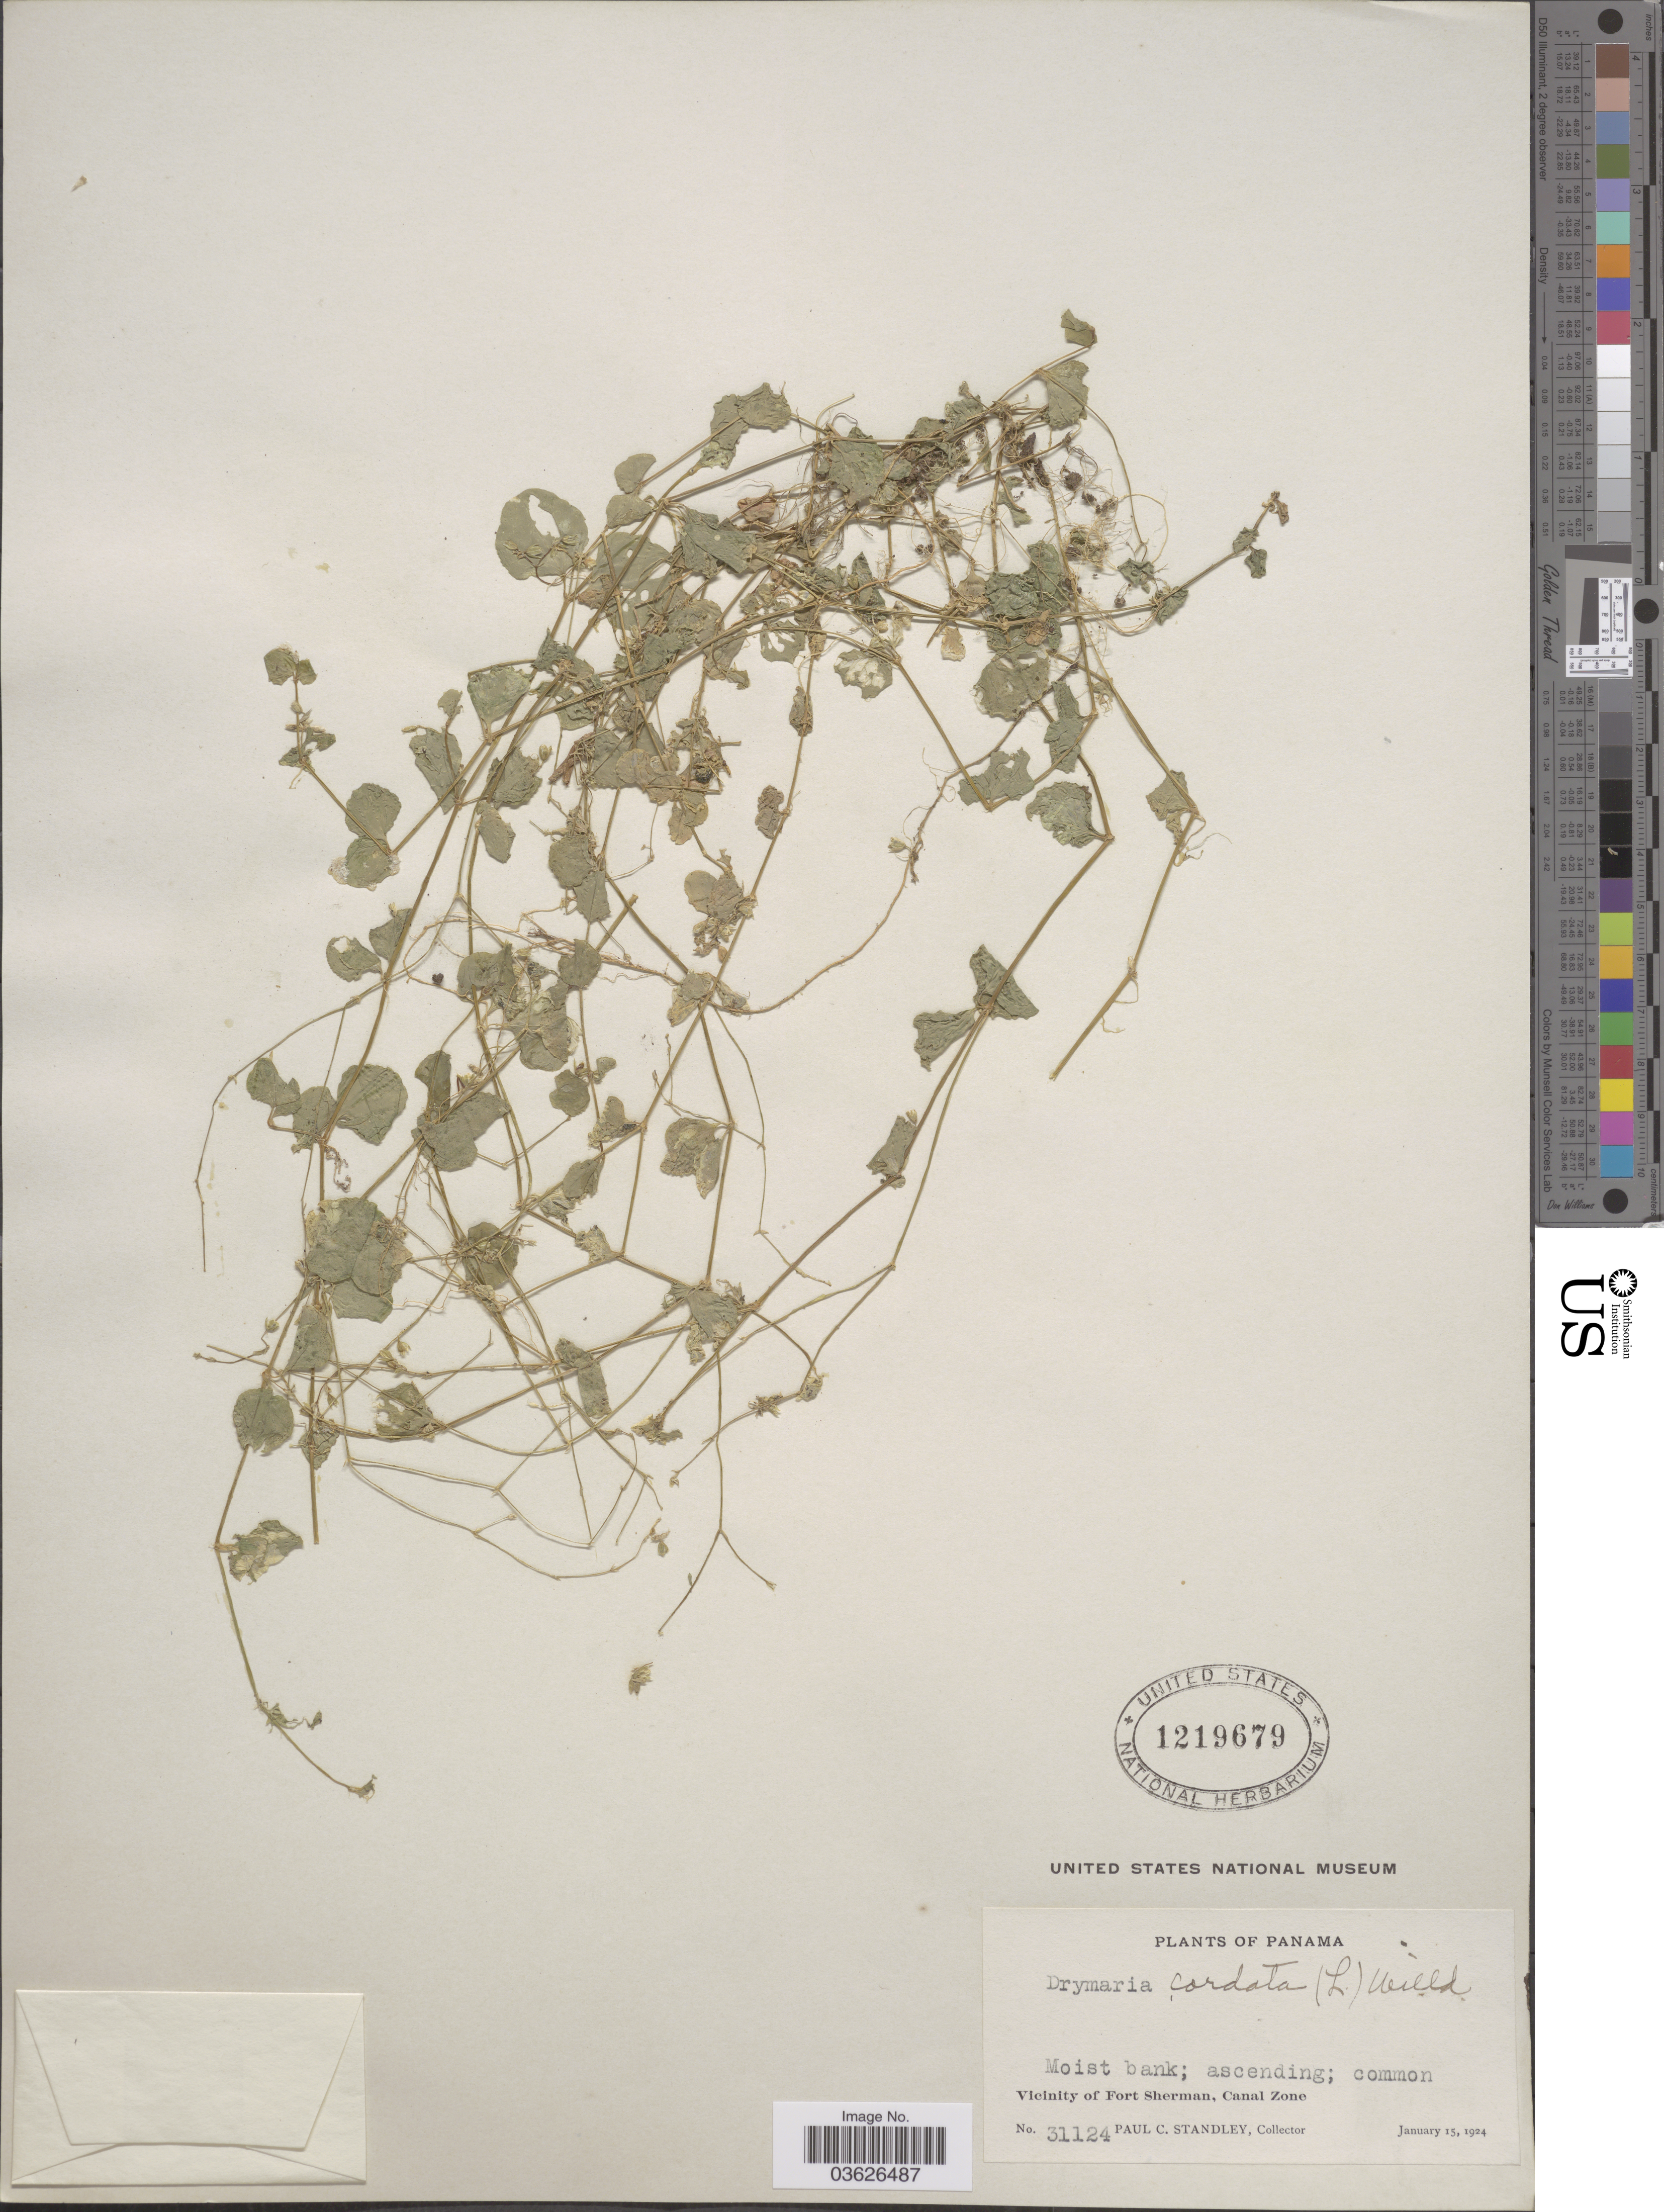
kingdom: Plantae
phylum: Tracheophyta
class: Magnoliopsida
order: Caryophyllales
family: Caryophyllaceae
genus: Drymaria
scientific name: Drymaria cordata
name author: (L.) Willd. ex Schult.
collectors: P. C. Standley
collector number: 31124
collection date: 1924-01-15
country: Panama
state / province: Colón / Panamá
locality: Vicinity of Fort Sherman, Canal Zone.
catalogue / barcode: US 1219679